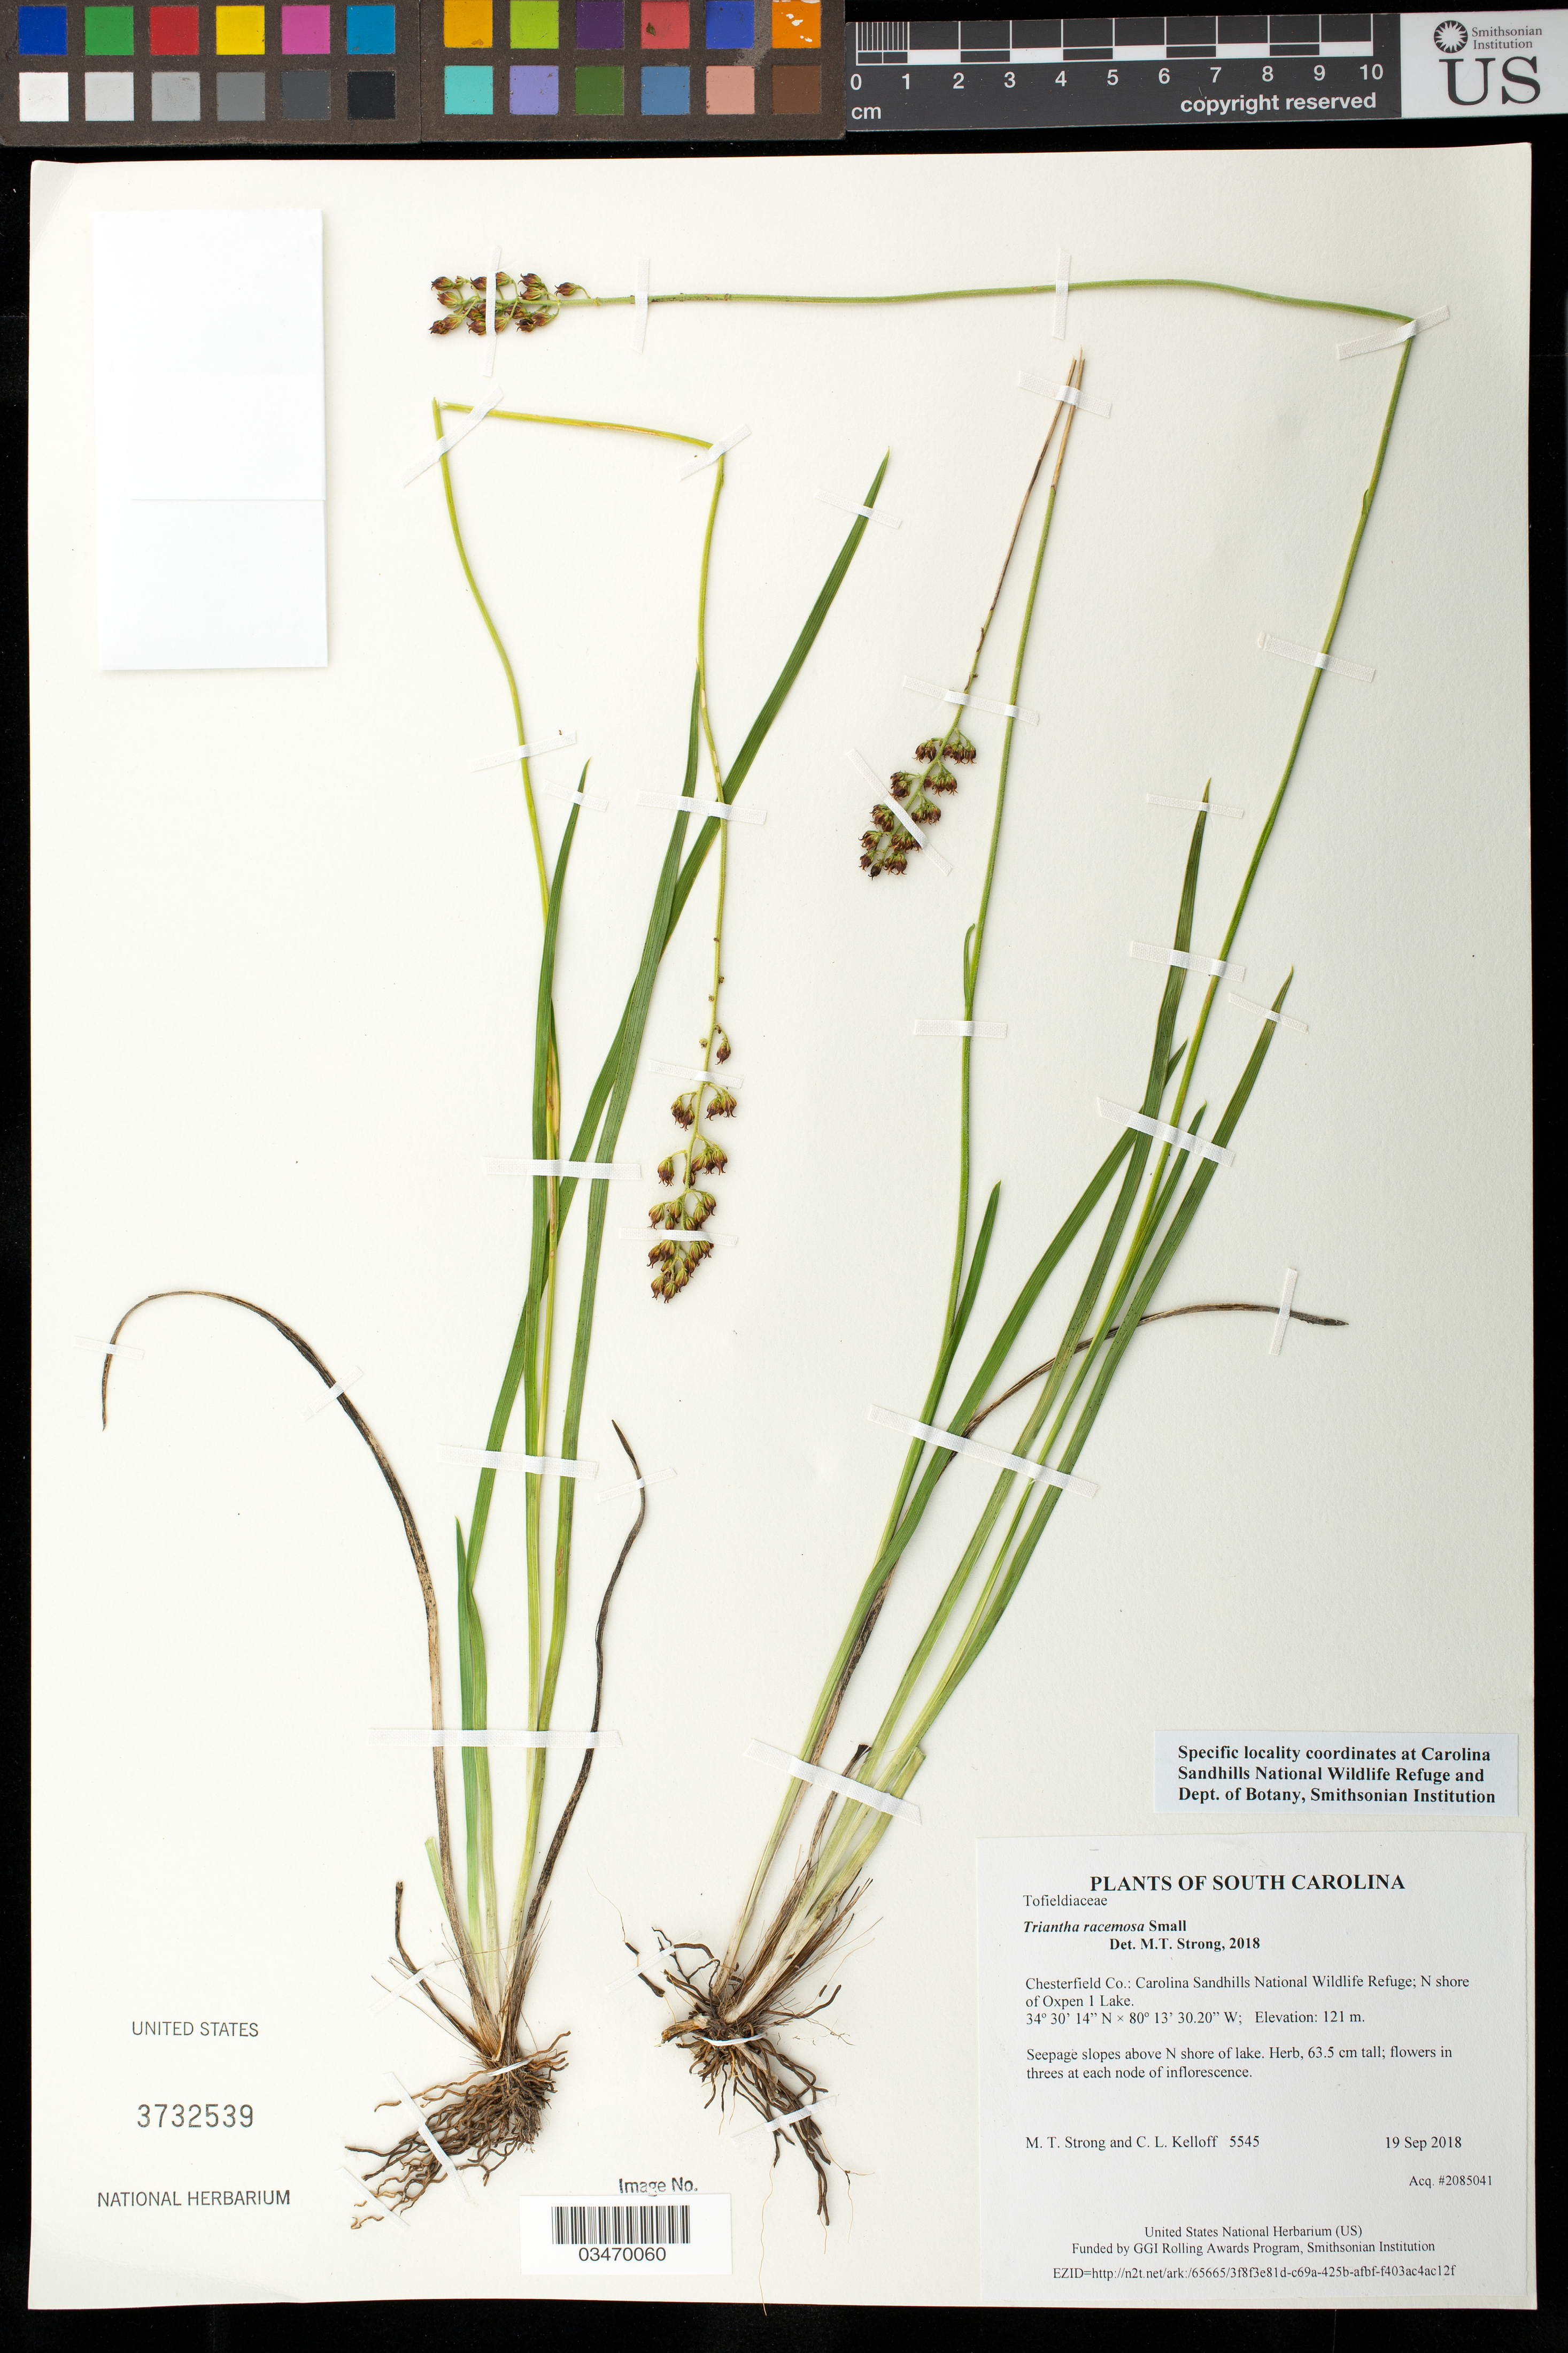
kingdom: Plantae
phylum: Tracheophyta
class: Liliopsida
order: Alismatales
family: Tofieldiaceae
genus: Triantha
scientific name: Triantha racemosa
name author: (Walter) Small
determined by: Strong, M. T., (US), Smithsonian Institution - National Museum of Natural History (UNITED STATES)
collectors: M. T. Strong & C. L. Kelloff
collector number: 5545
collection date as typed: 19 Sep 2018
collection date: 2018-09-19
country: United States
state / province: South Carolina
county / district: Chesterfield Co.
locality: Carolina Sandhills National Wildlife Refuge; N shore of Oxpen 1 Lake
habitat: Seepage slopes above lake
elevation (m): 121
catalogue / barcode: US 3732539